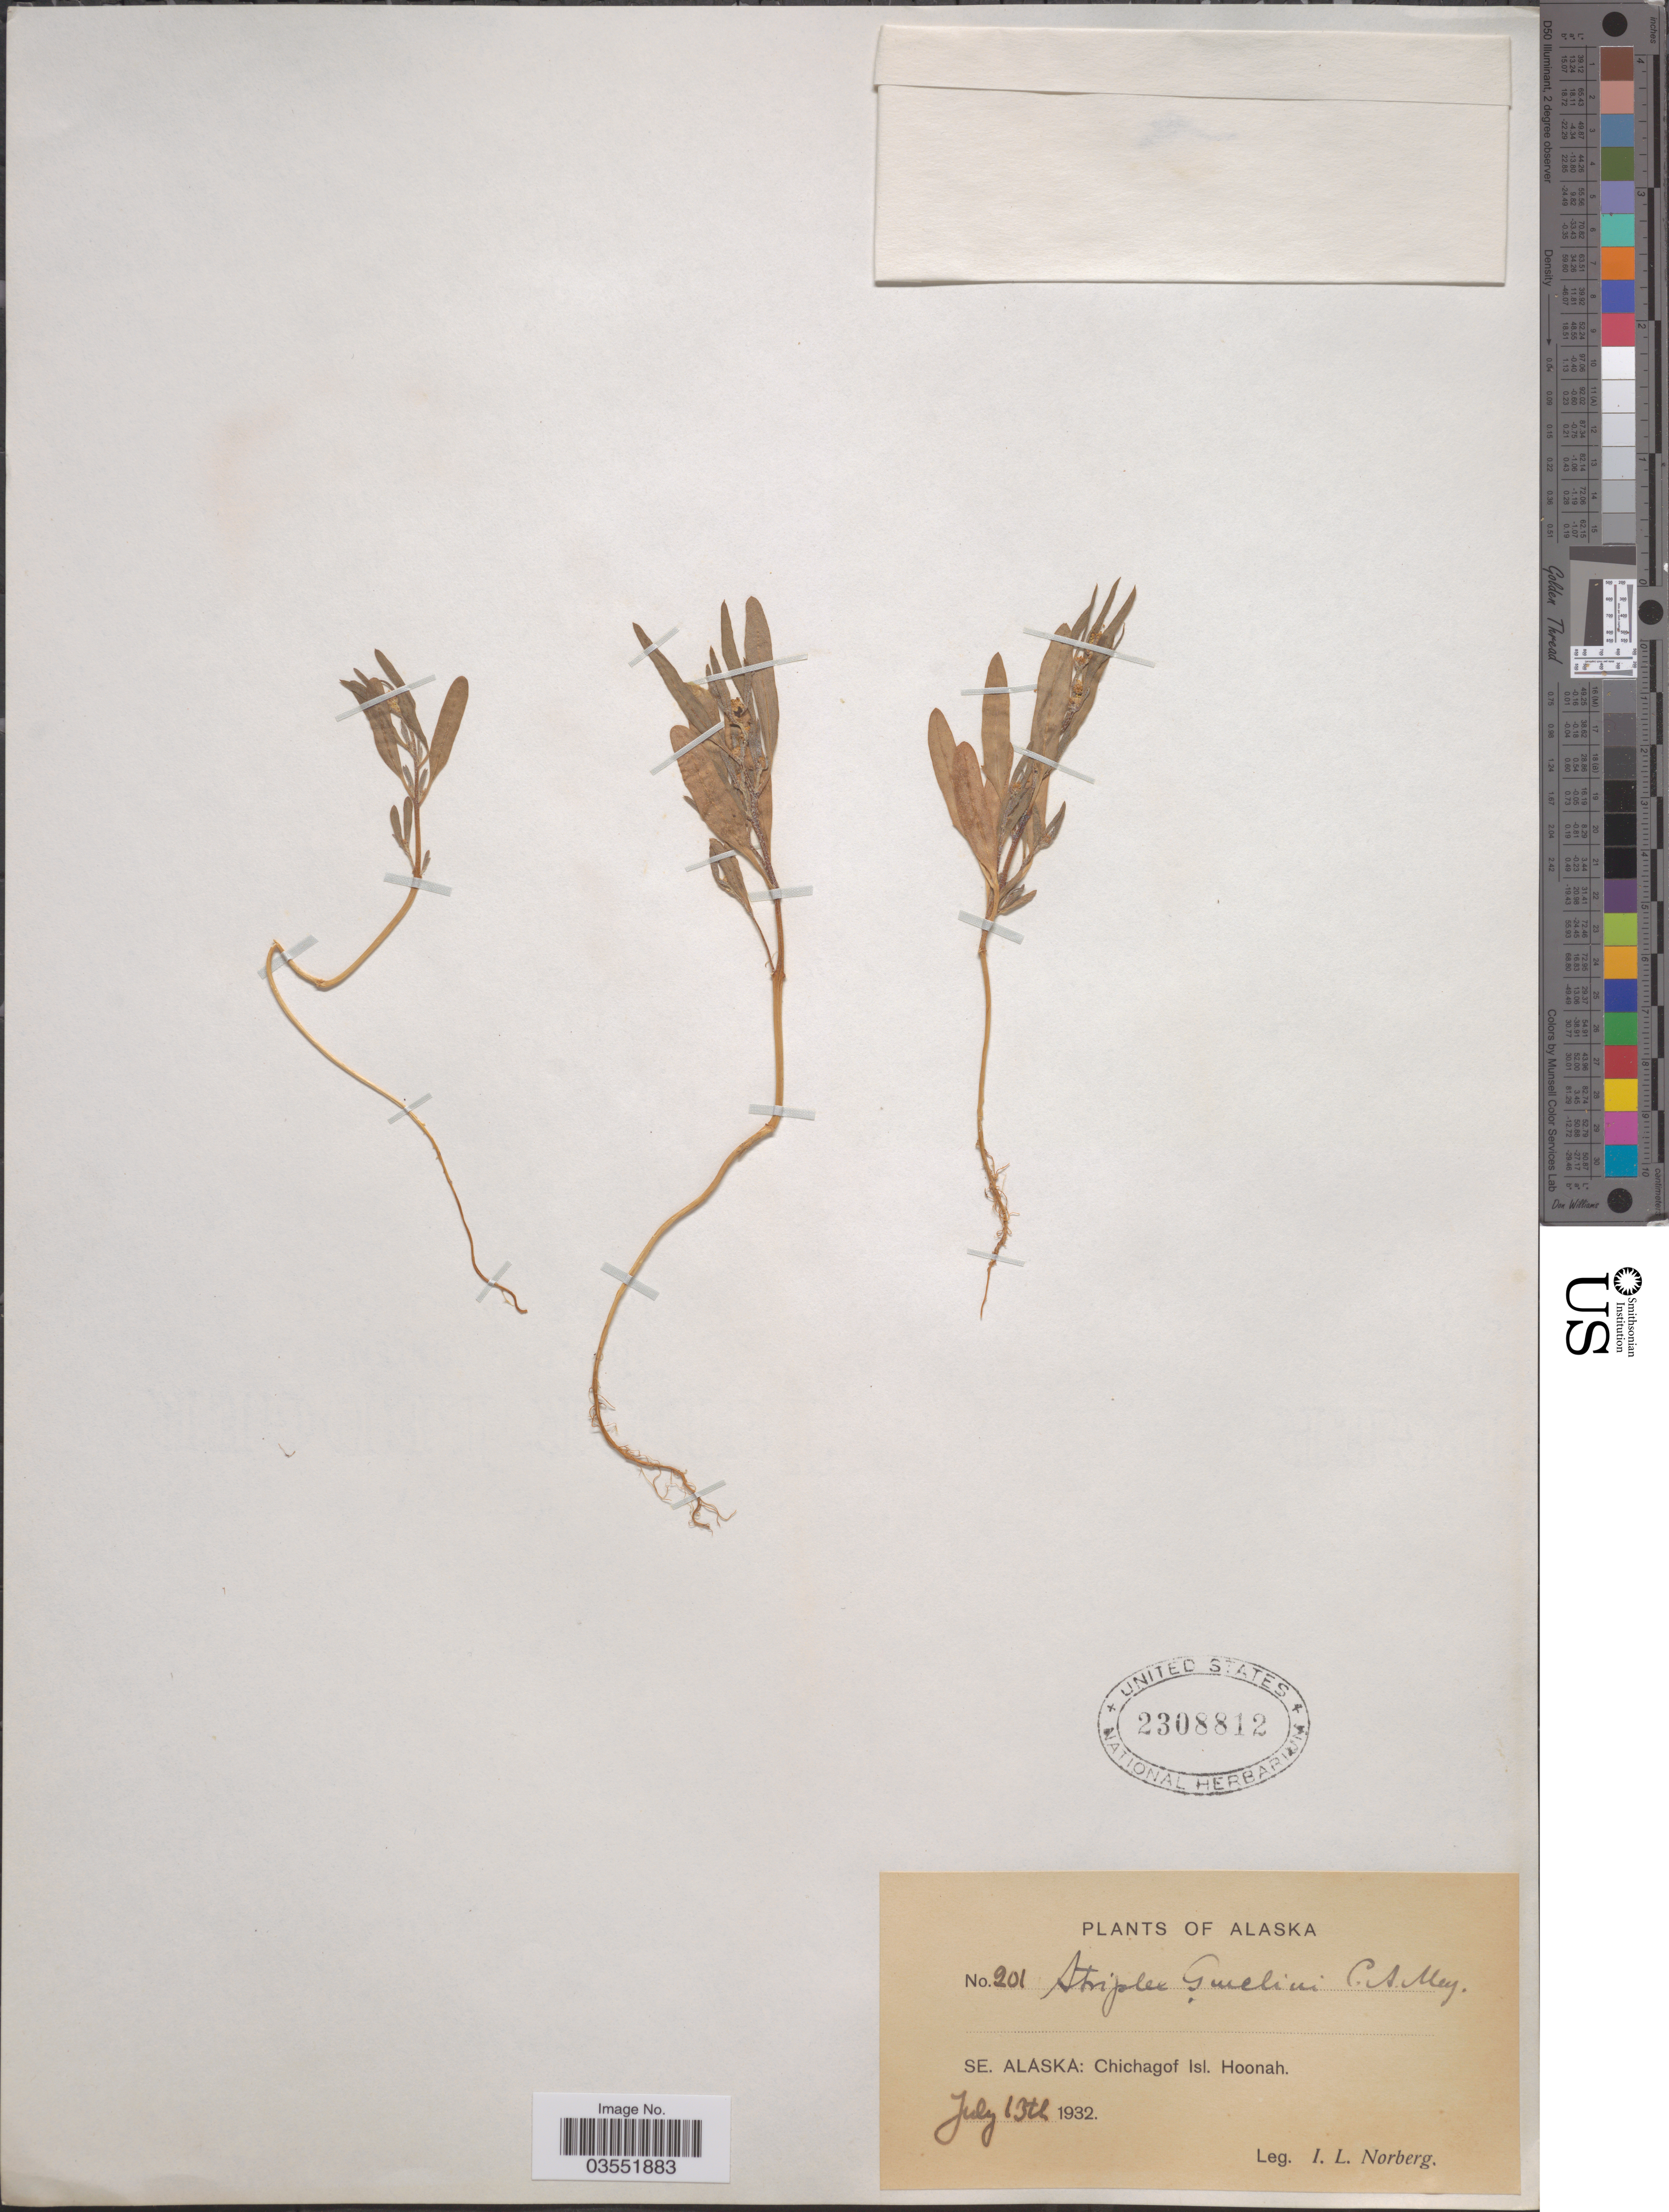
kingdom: Plantae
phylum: Tracheophyta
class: Magnoliopsida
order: Caryophyllales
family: Amaranthaceae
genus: Atriplex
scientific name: Atriplex gmelinii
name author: C.A. Mey. ex Bong.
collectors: I. Norberg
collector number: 201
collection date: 1932-07-13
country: United States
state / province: Alaska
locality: SE. Alaska: Chichagof Isl. Hoonah.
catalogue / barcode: US 2308812